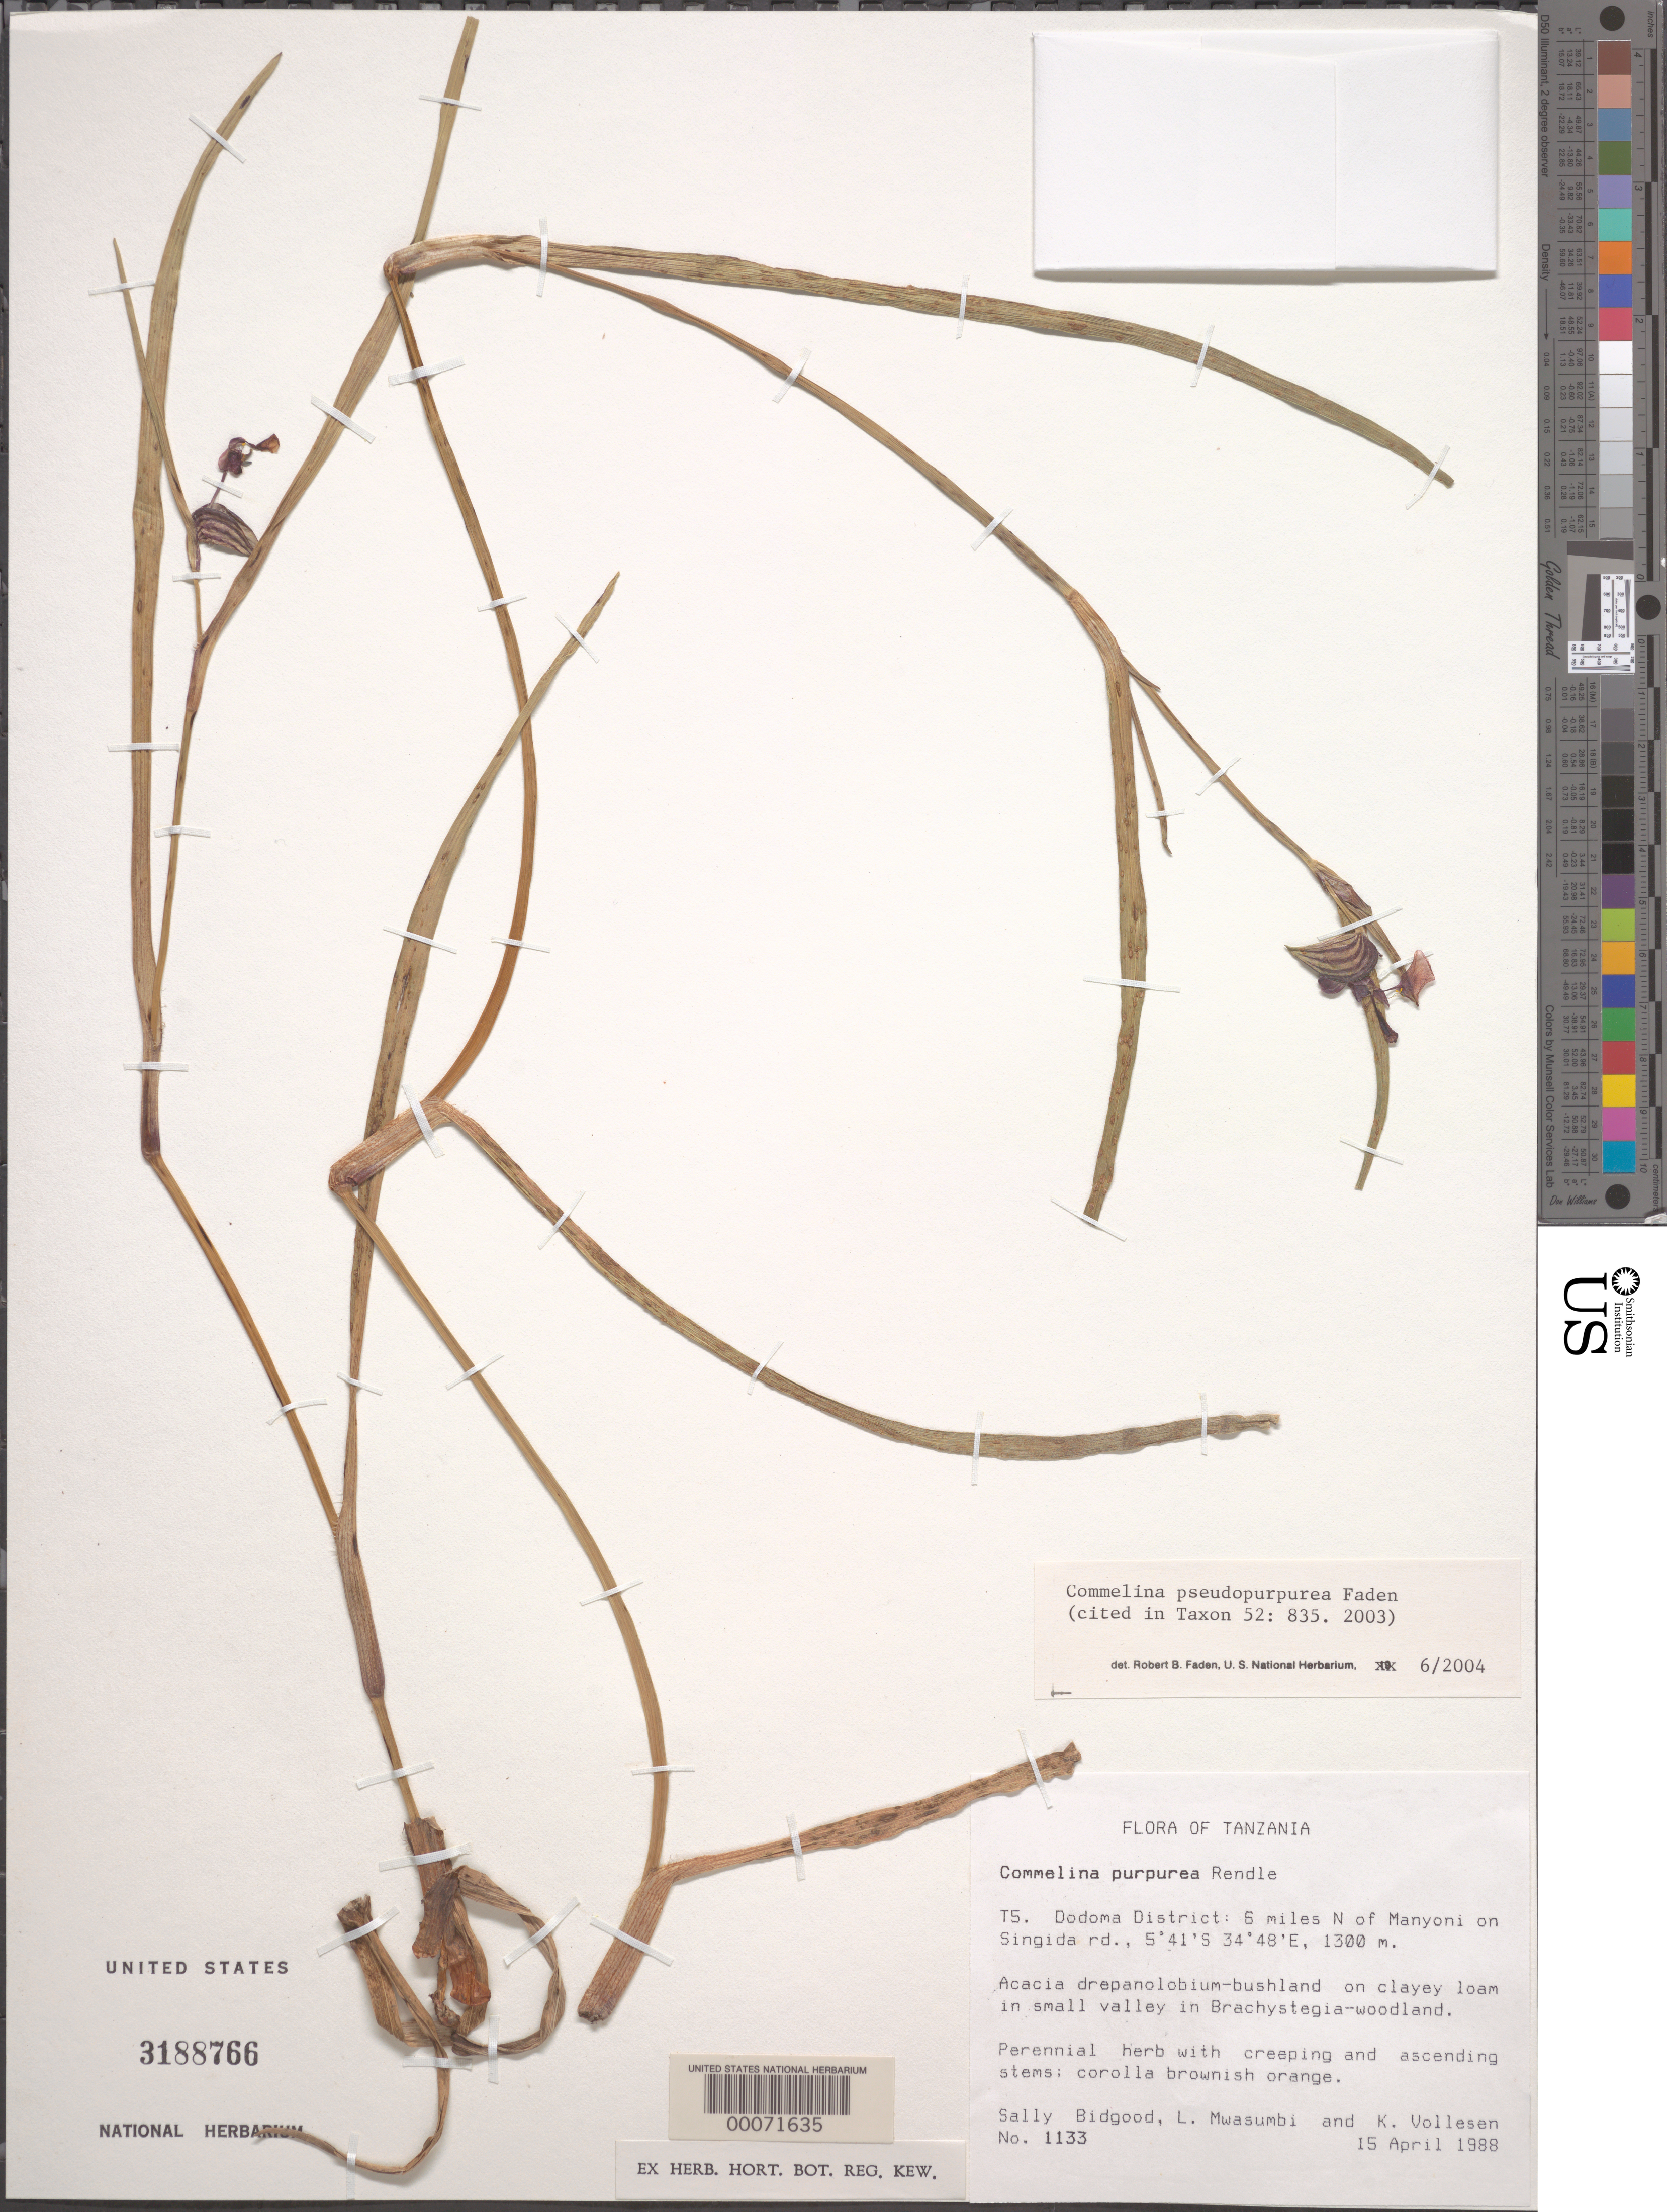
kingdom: Plantae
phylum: Tracheophyta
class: Liliopsida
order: Commelinales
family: Commelinaceae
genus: Commelina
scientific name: Commelina pseudopurpurea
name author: Faden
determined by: Faden, Robert B., (US), Smithsonian Institution - National Museum of Natural History (UNITED STATES)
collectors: S. Bidgood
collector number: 1133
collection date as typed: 15 Apr 1988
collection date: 1988-04-15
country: Tanzania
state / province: Dodoma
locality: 6 mi n of manyoni on singida rd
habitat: Bushland on clayey loam in small valley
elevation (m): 1300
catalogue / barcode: US 3188766